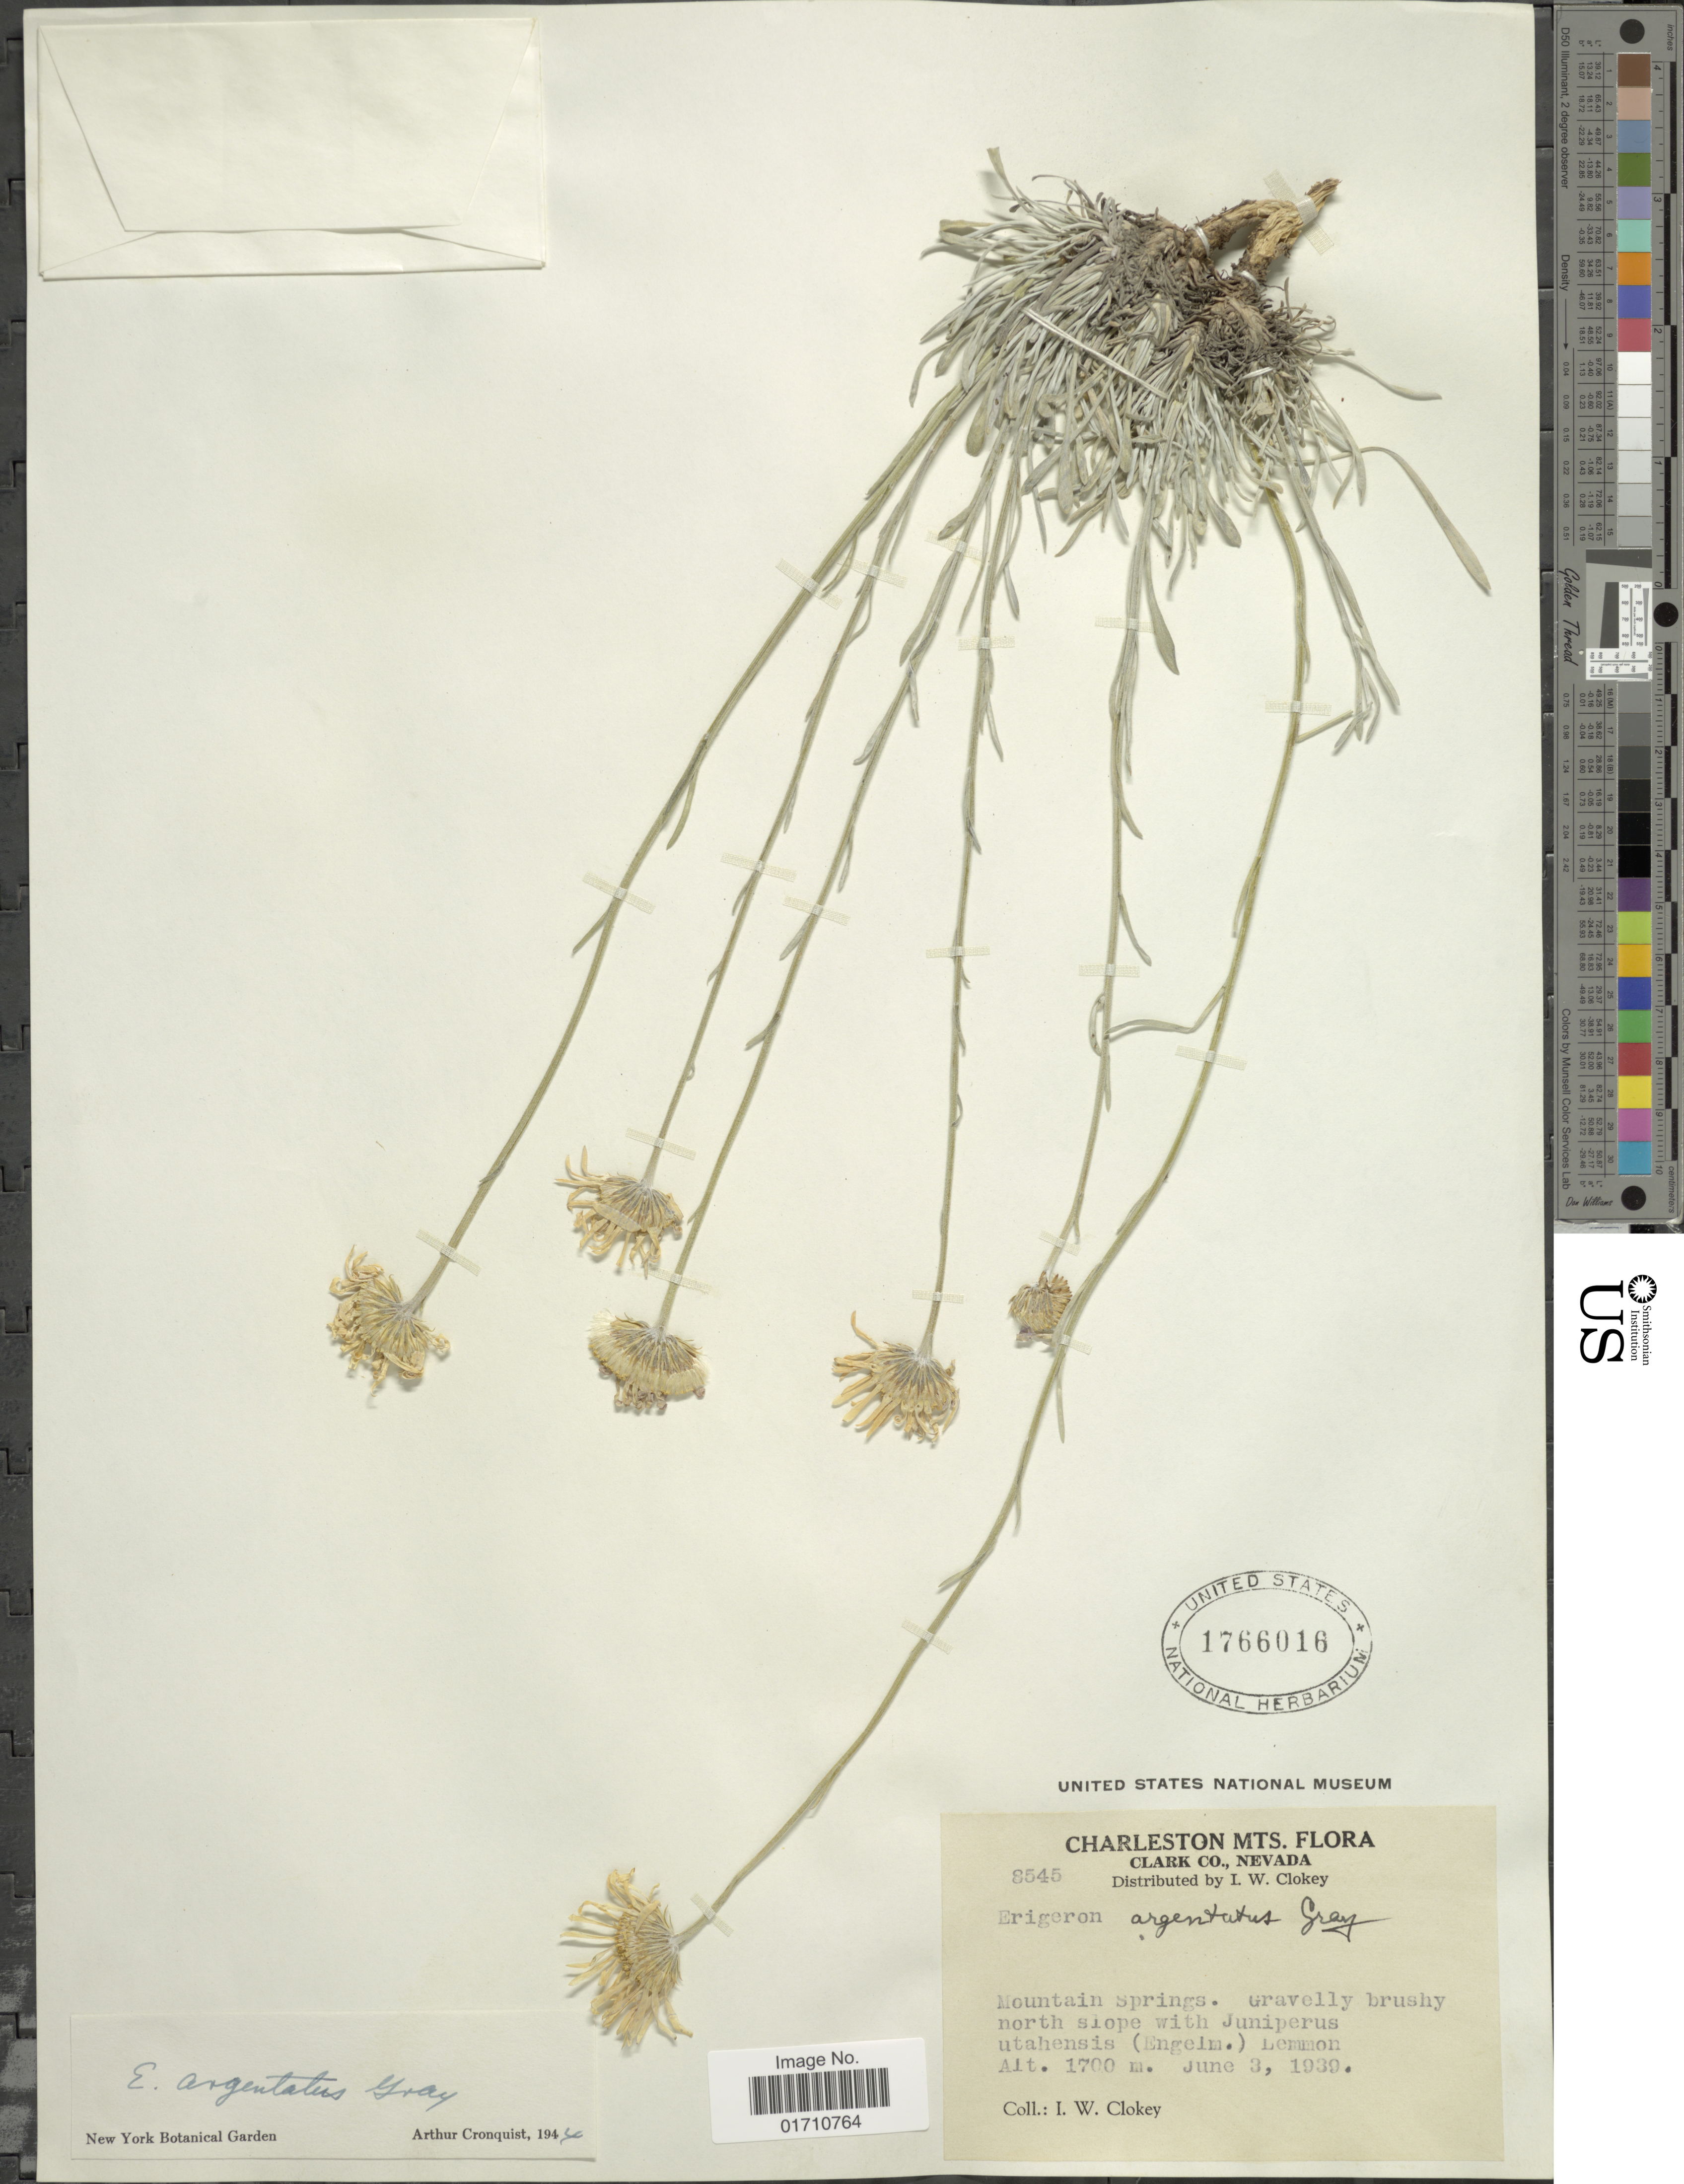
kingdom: Plantae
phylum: Tracheophyta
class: Magnoliopsida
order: Asterales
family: Asteraceae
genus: Erigeron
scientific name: Erigeron argentatus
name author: A. Gray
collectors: I. W. Clokey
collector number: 8545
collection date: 1939-06-03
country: United States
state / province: Nevada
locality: Charleston Mts, Clark Co., Mountain Springs. Gravelly brushy north slope with Juniperus utahensis (Engelm.) Lemmon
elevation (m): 1700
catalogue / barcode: US 1766016